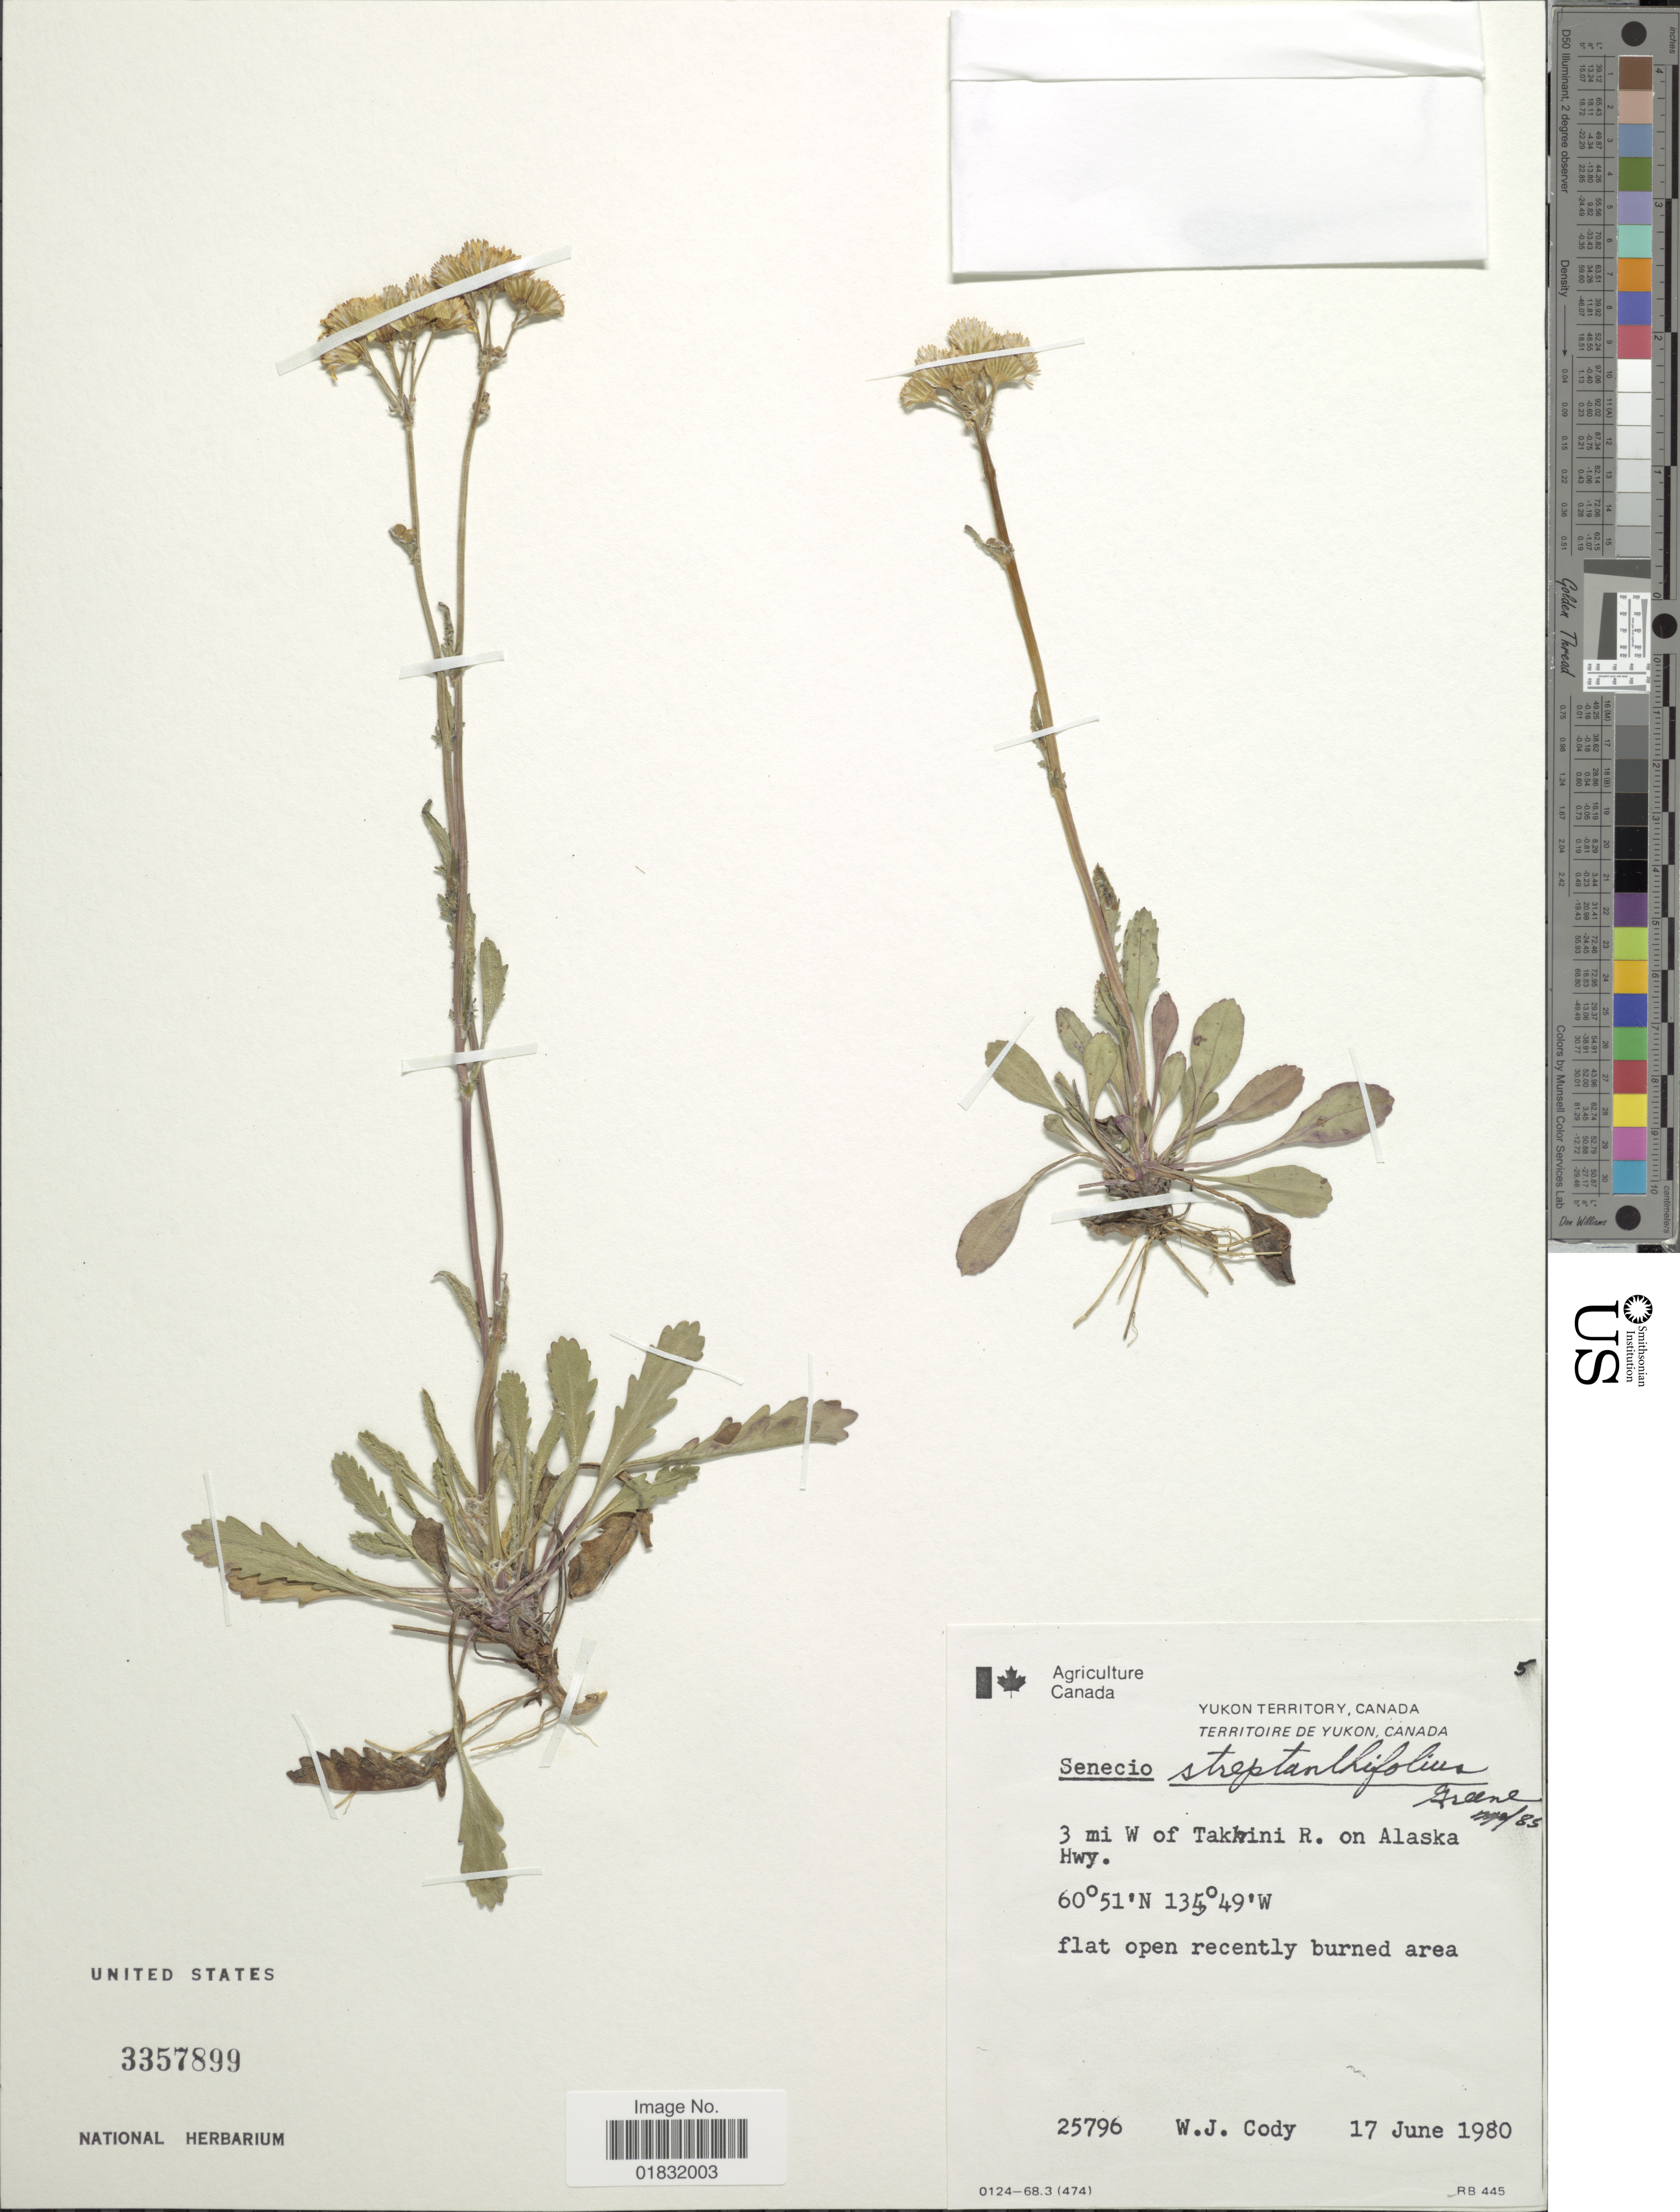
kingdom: Plantae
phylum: Tracheophyta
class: Magnoliopsida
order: Asterales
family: Asteraceae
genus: Packera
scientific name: Packera streptanthifolia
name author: (Greene) W.A. Weber & Á. Löve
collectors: W. Cody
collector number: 25796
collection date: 1980-06-17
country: Canada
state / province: Yukon Territory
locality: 3 mi W of Takhini R. on Alaska hwy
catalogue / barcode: US 3357899